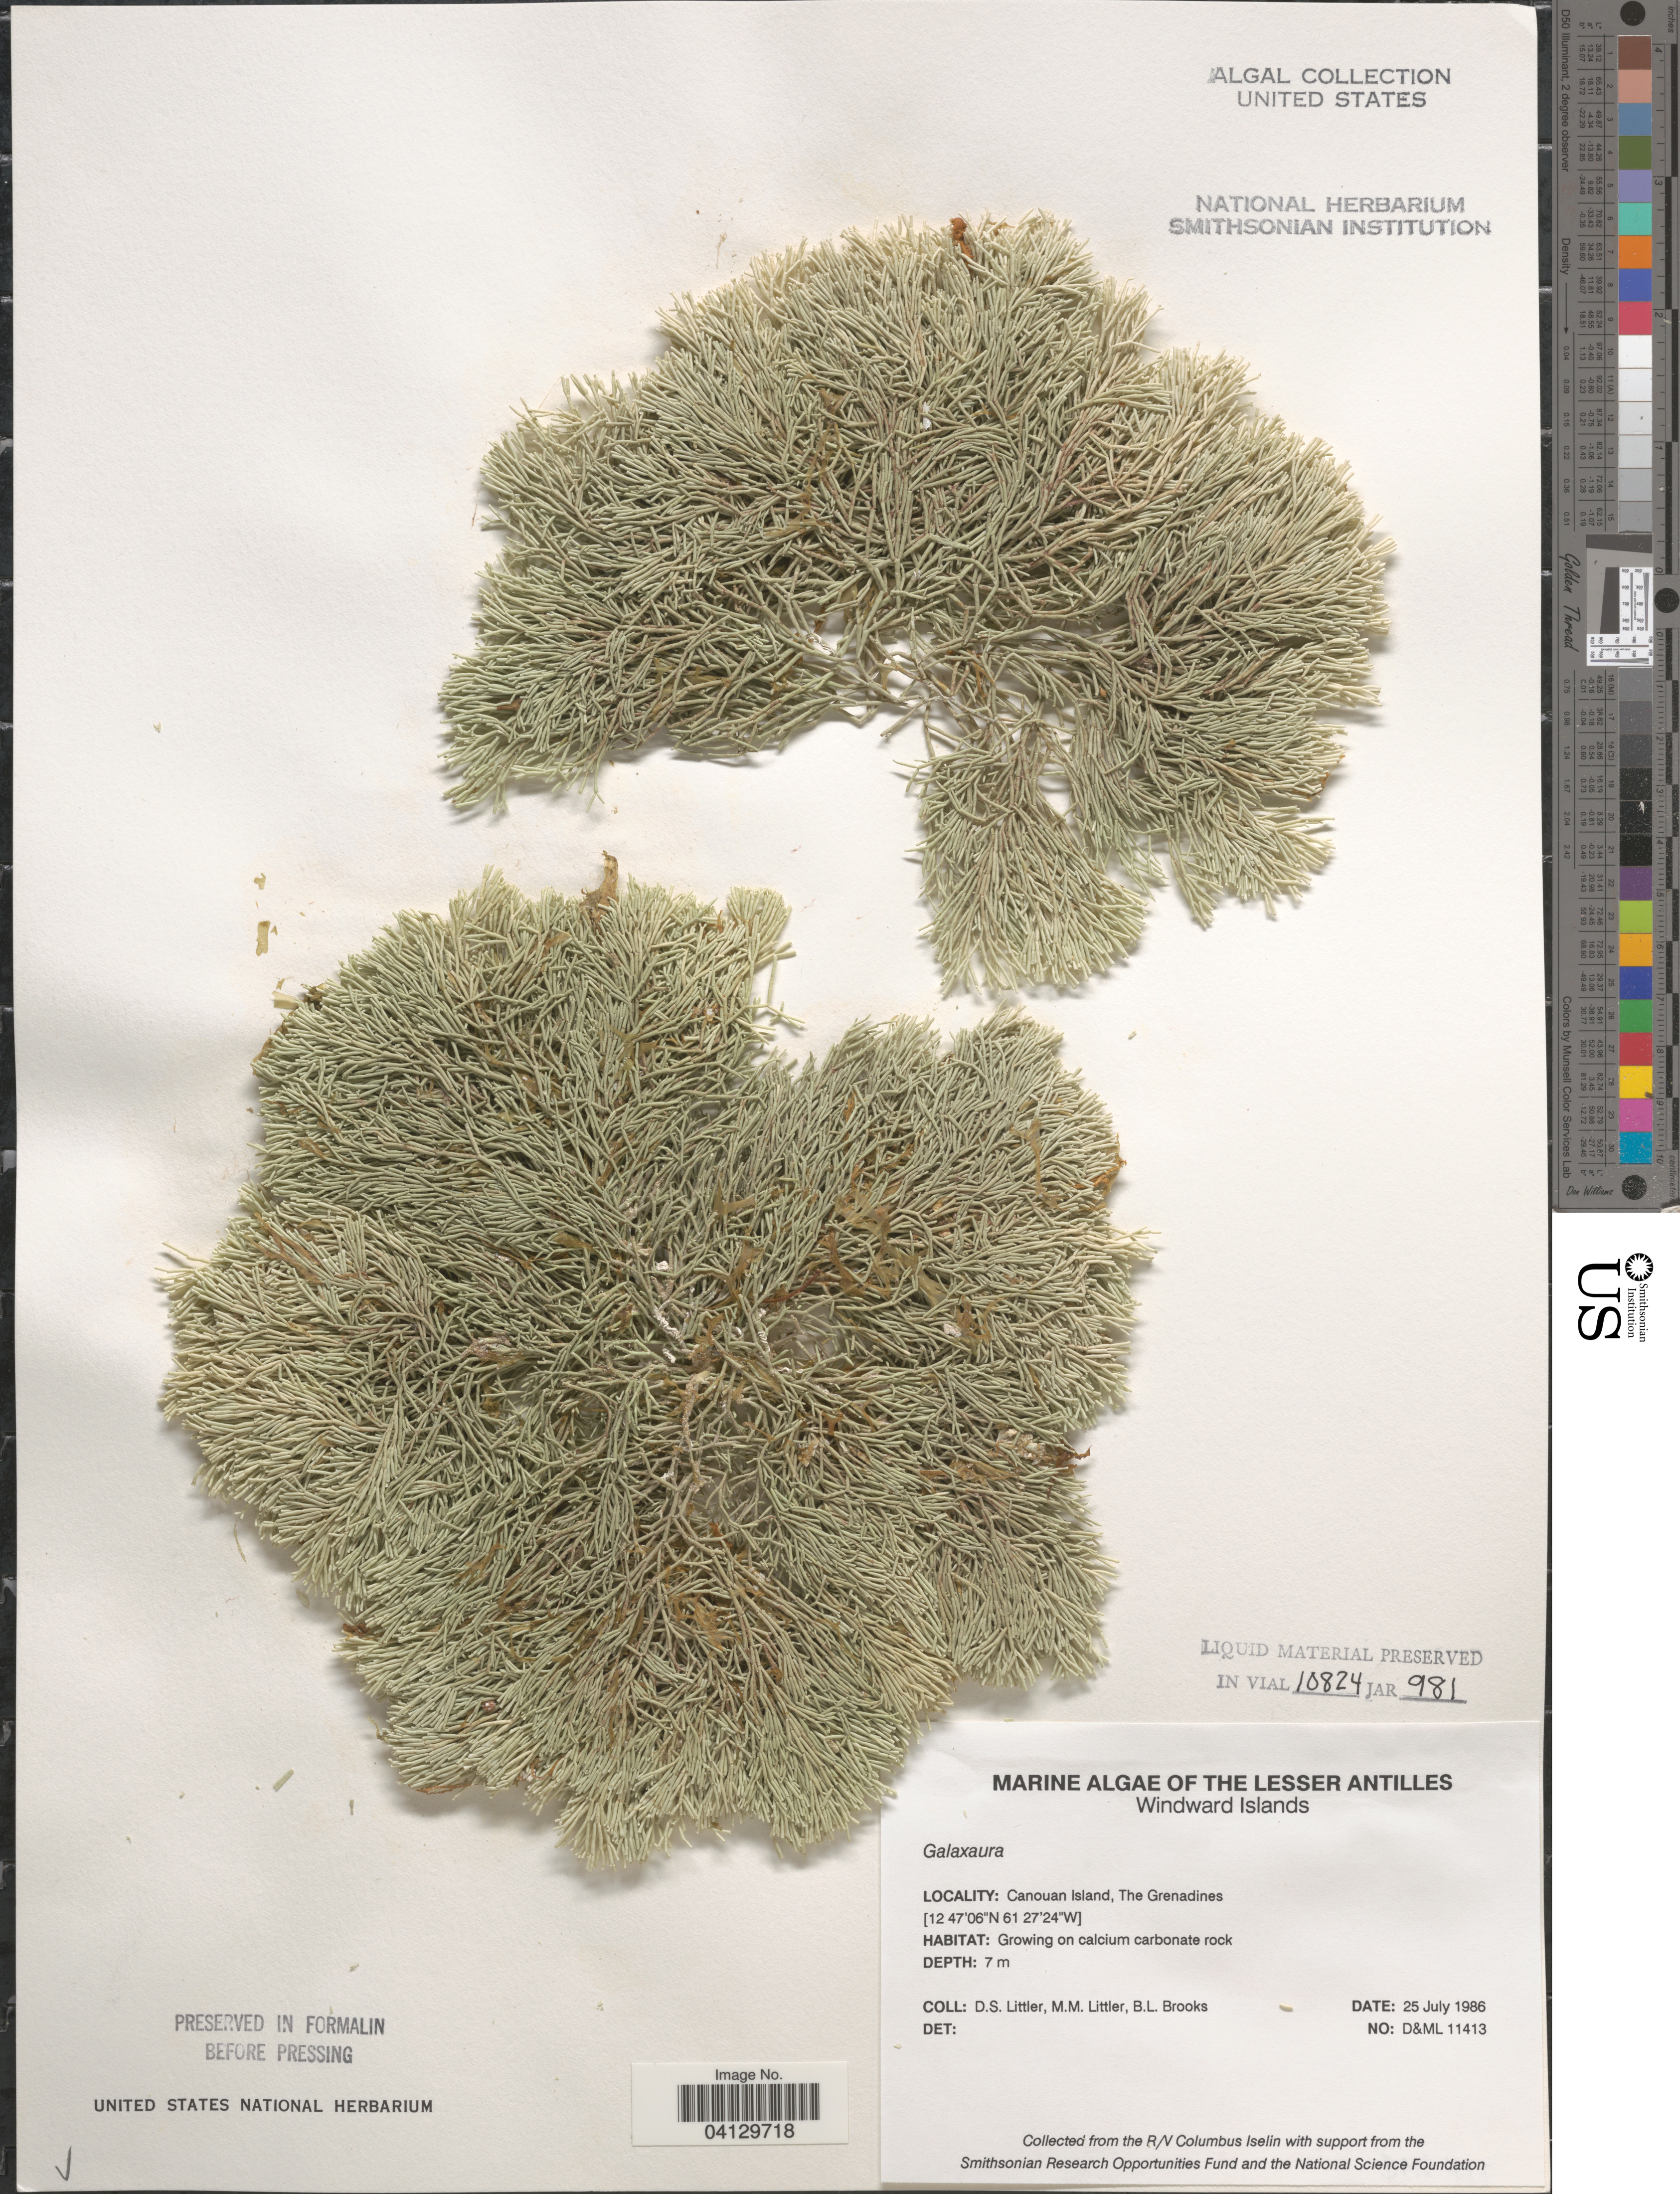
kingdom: Plantae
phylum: Rhodophyta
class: Florideophyceae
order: Nemaliales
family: Galaxauraceae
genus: Galaxaura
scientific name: Galaxaura sp.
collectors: D. S. Littler & B. Brooks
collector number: D&ML11413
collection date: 1986-07-25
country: St. Vincent - Grenadines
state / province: Grenadines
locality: The Lesser Antilles. Windward Islands. Canouan Island, The Grenadines.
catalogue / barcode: US 328759